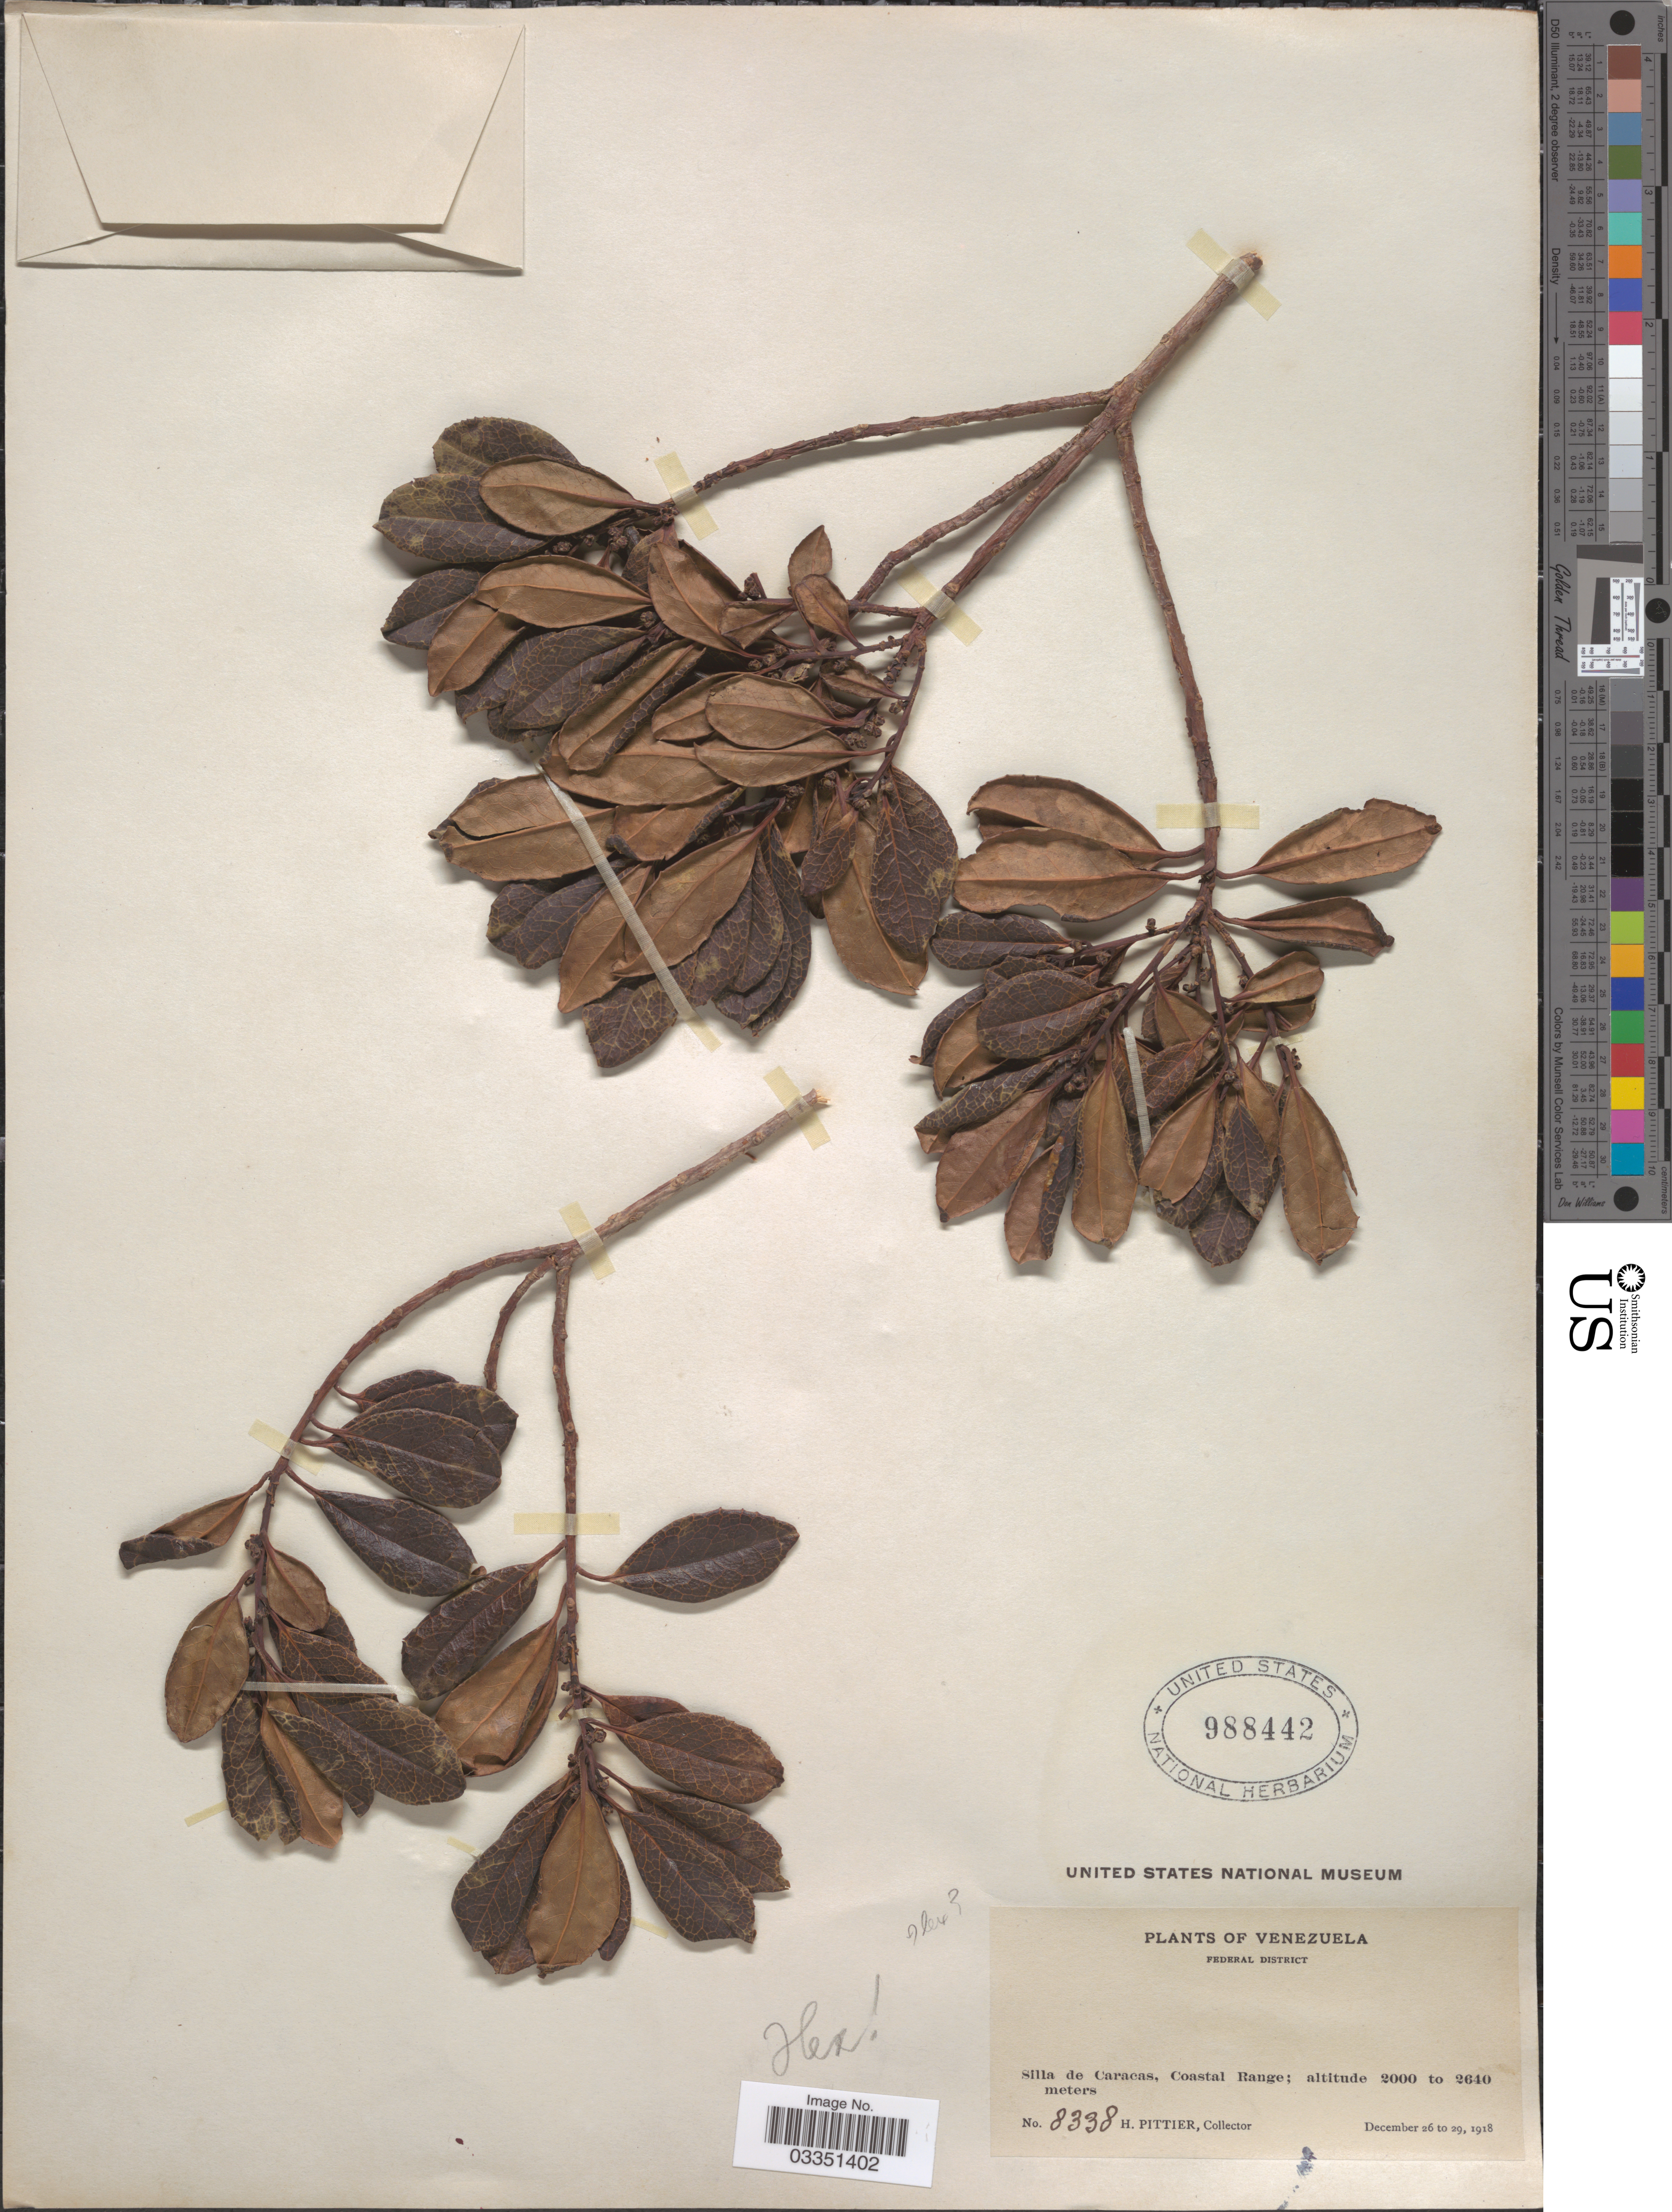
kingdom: Plantae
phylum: Tracheophyta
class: Magnoliopsida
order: Aquifoliales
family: Aquifoliaceae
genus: Ilex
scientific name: Ilex sp.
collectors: H. F. Pittier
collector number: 8338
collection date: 1918-12-26/1918-12-29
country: Venezuela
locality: Federal District. Silla de Caracas, Coastal Range.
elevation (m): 2000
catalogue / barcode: US 988442